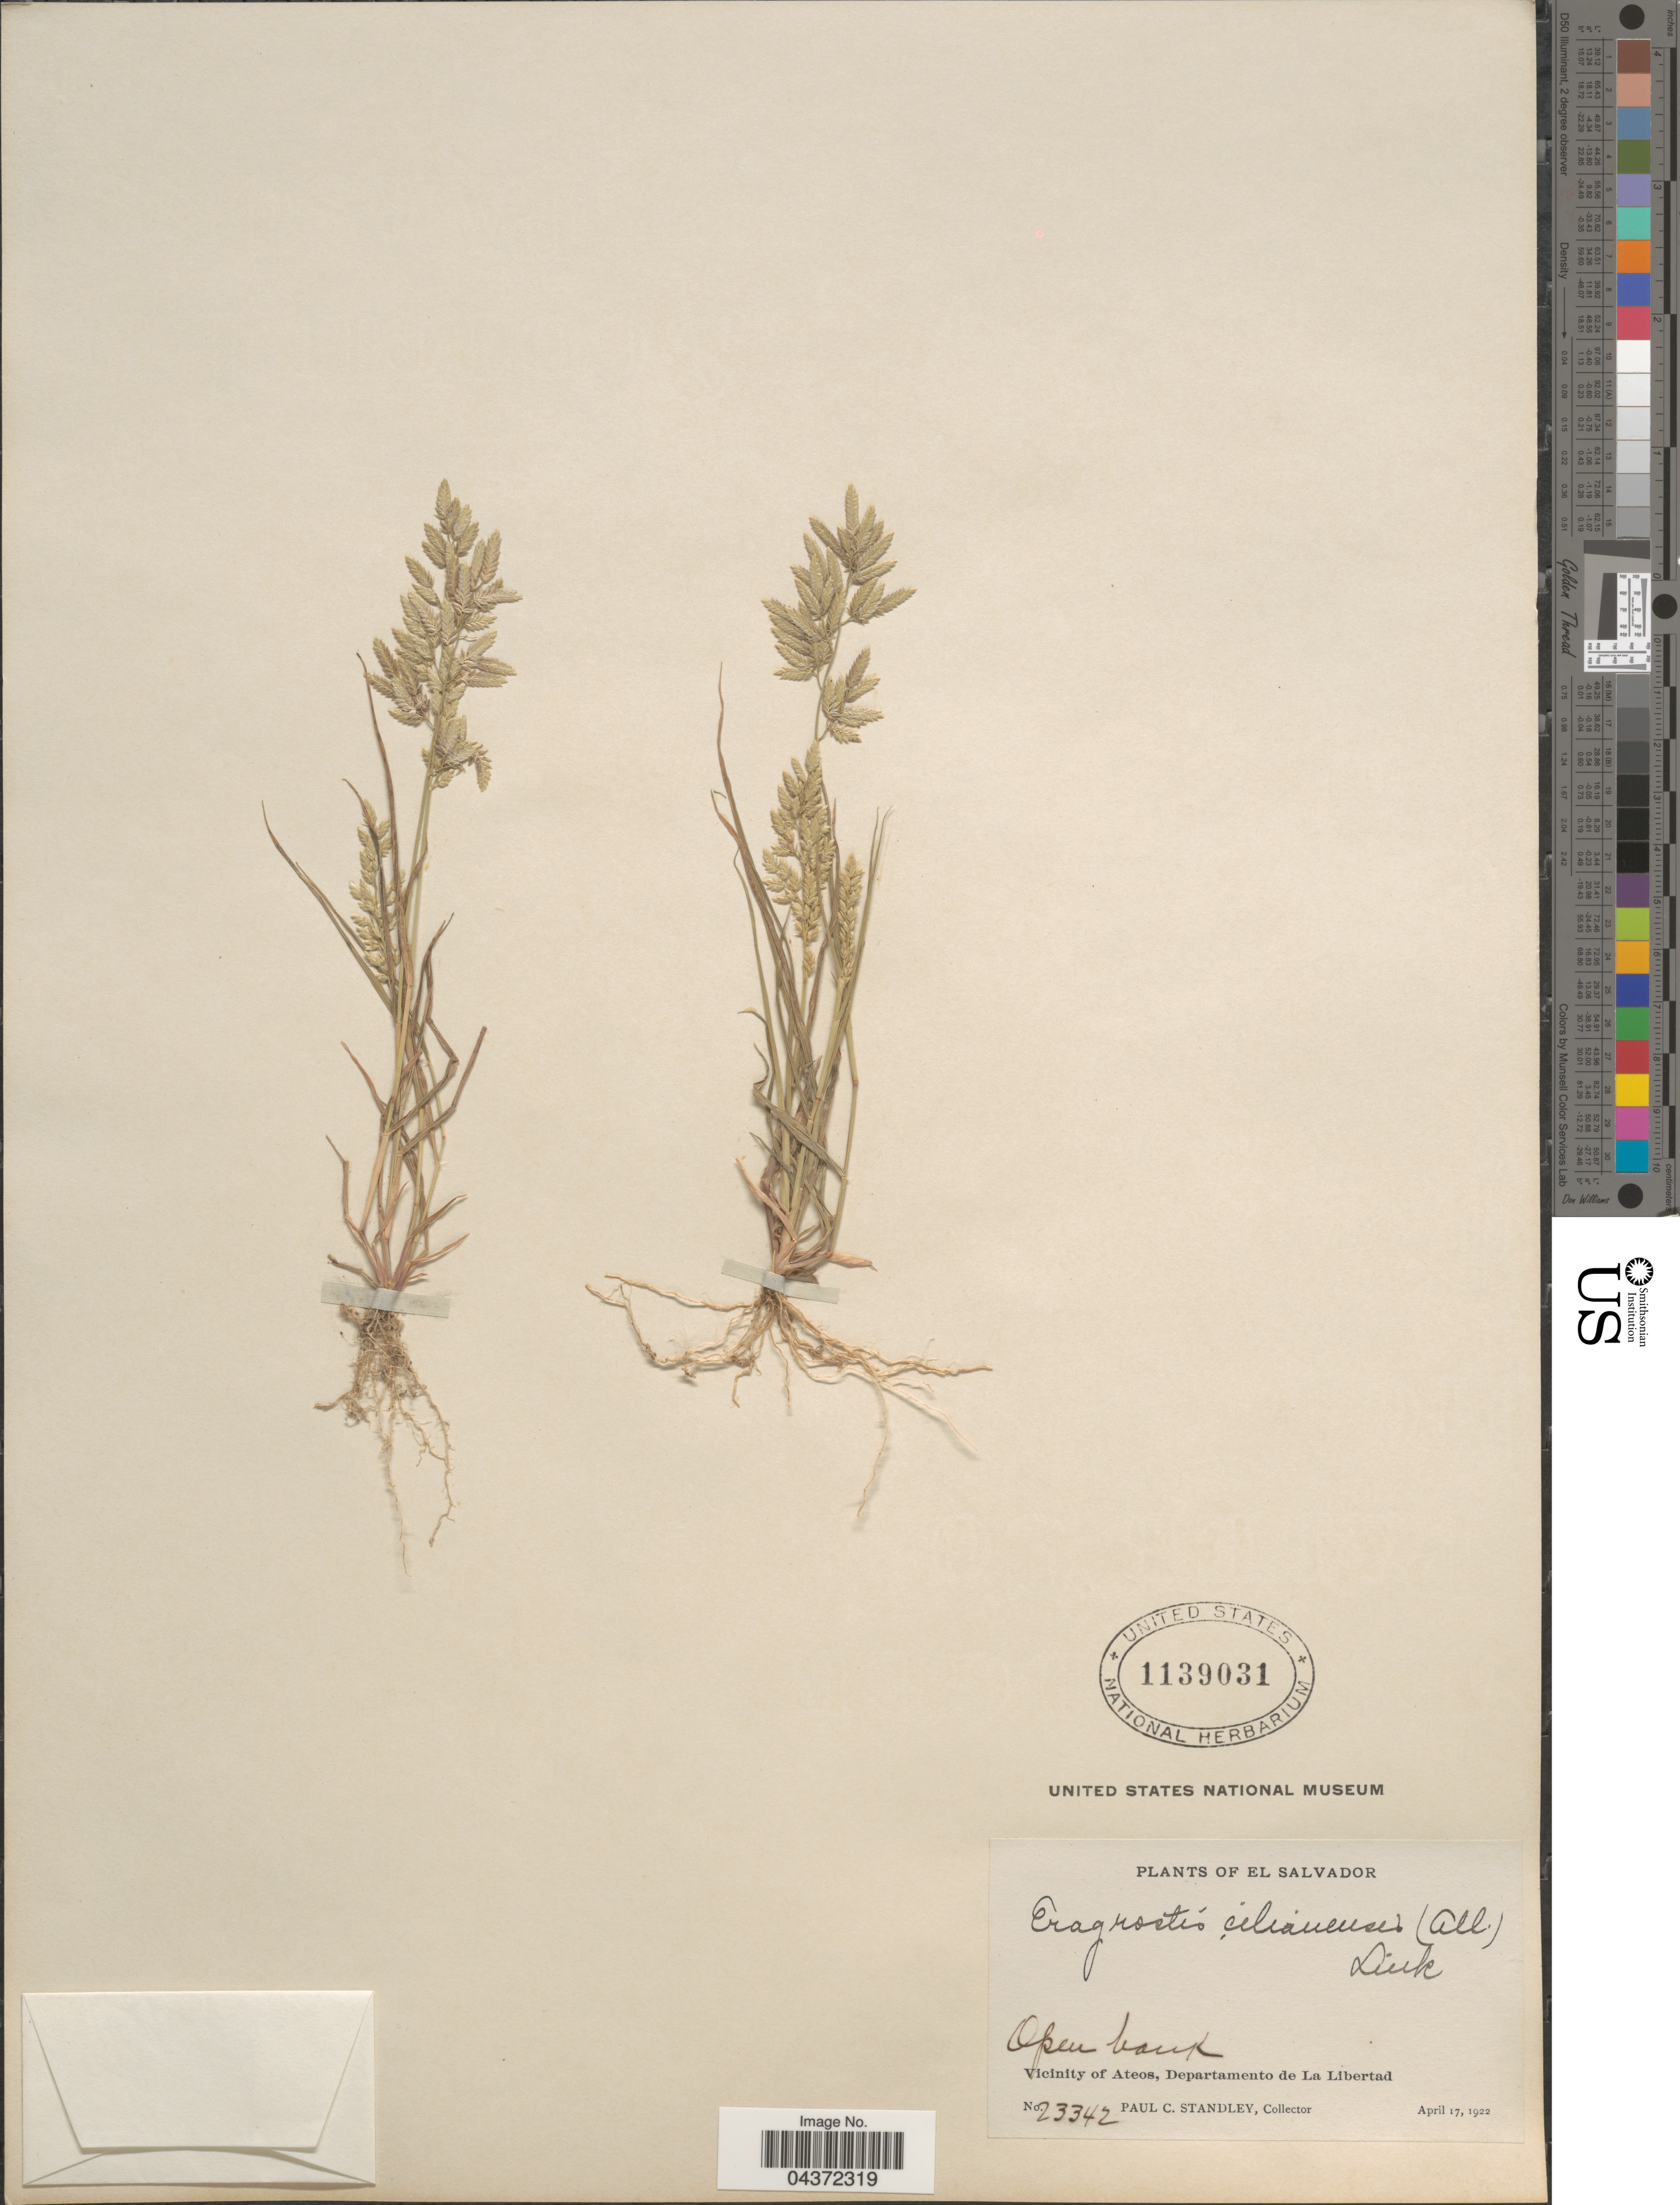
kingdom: Plantae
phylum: Tracheophyta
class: Liliopsida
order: Poales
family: Poaceae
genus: Eragrostis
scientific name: Eragrostis cilianensis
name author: (Bellardi) Vignolo ex Janch.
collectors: P. C. Standley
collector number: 23342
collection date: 1922-04-17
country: El Salvador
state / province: La Libertad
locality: Vicinity of Ateos, Departamento de La Libertad.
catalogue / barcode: US 1139031